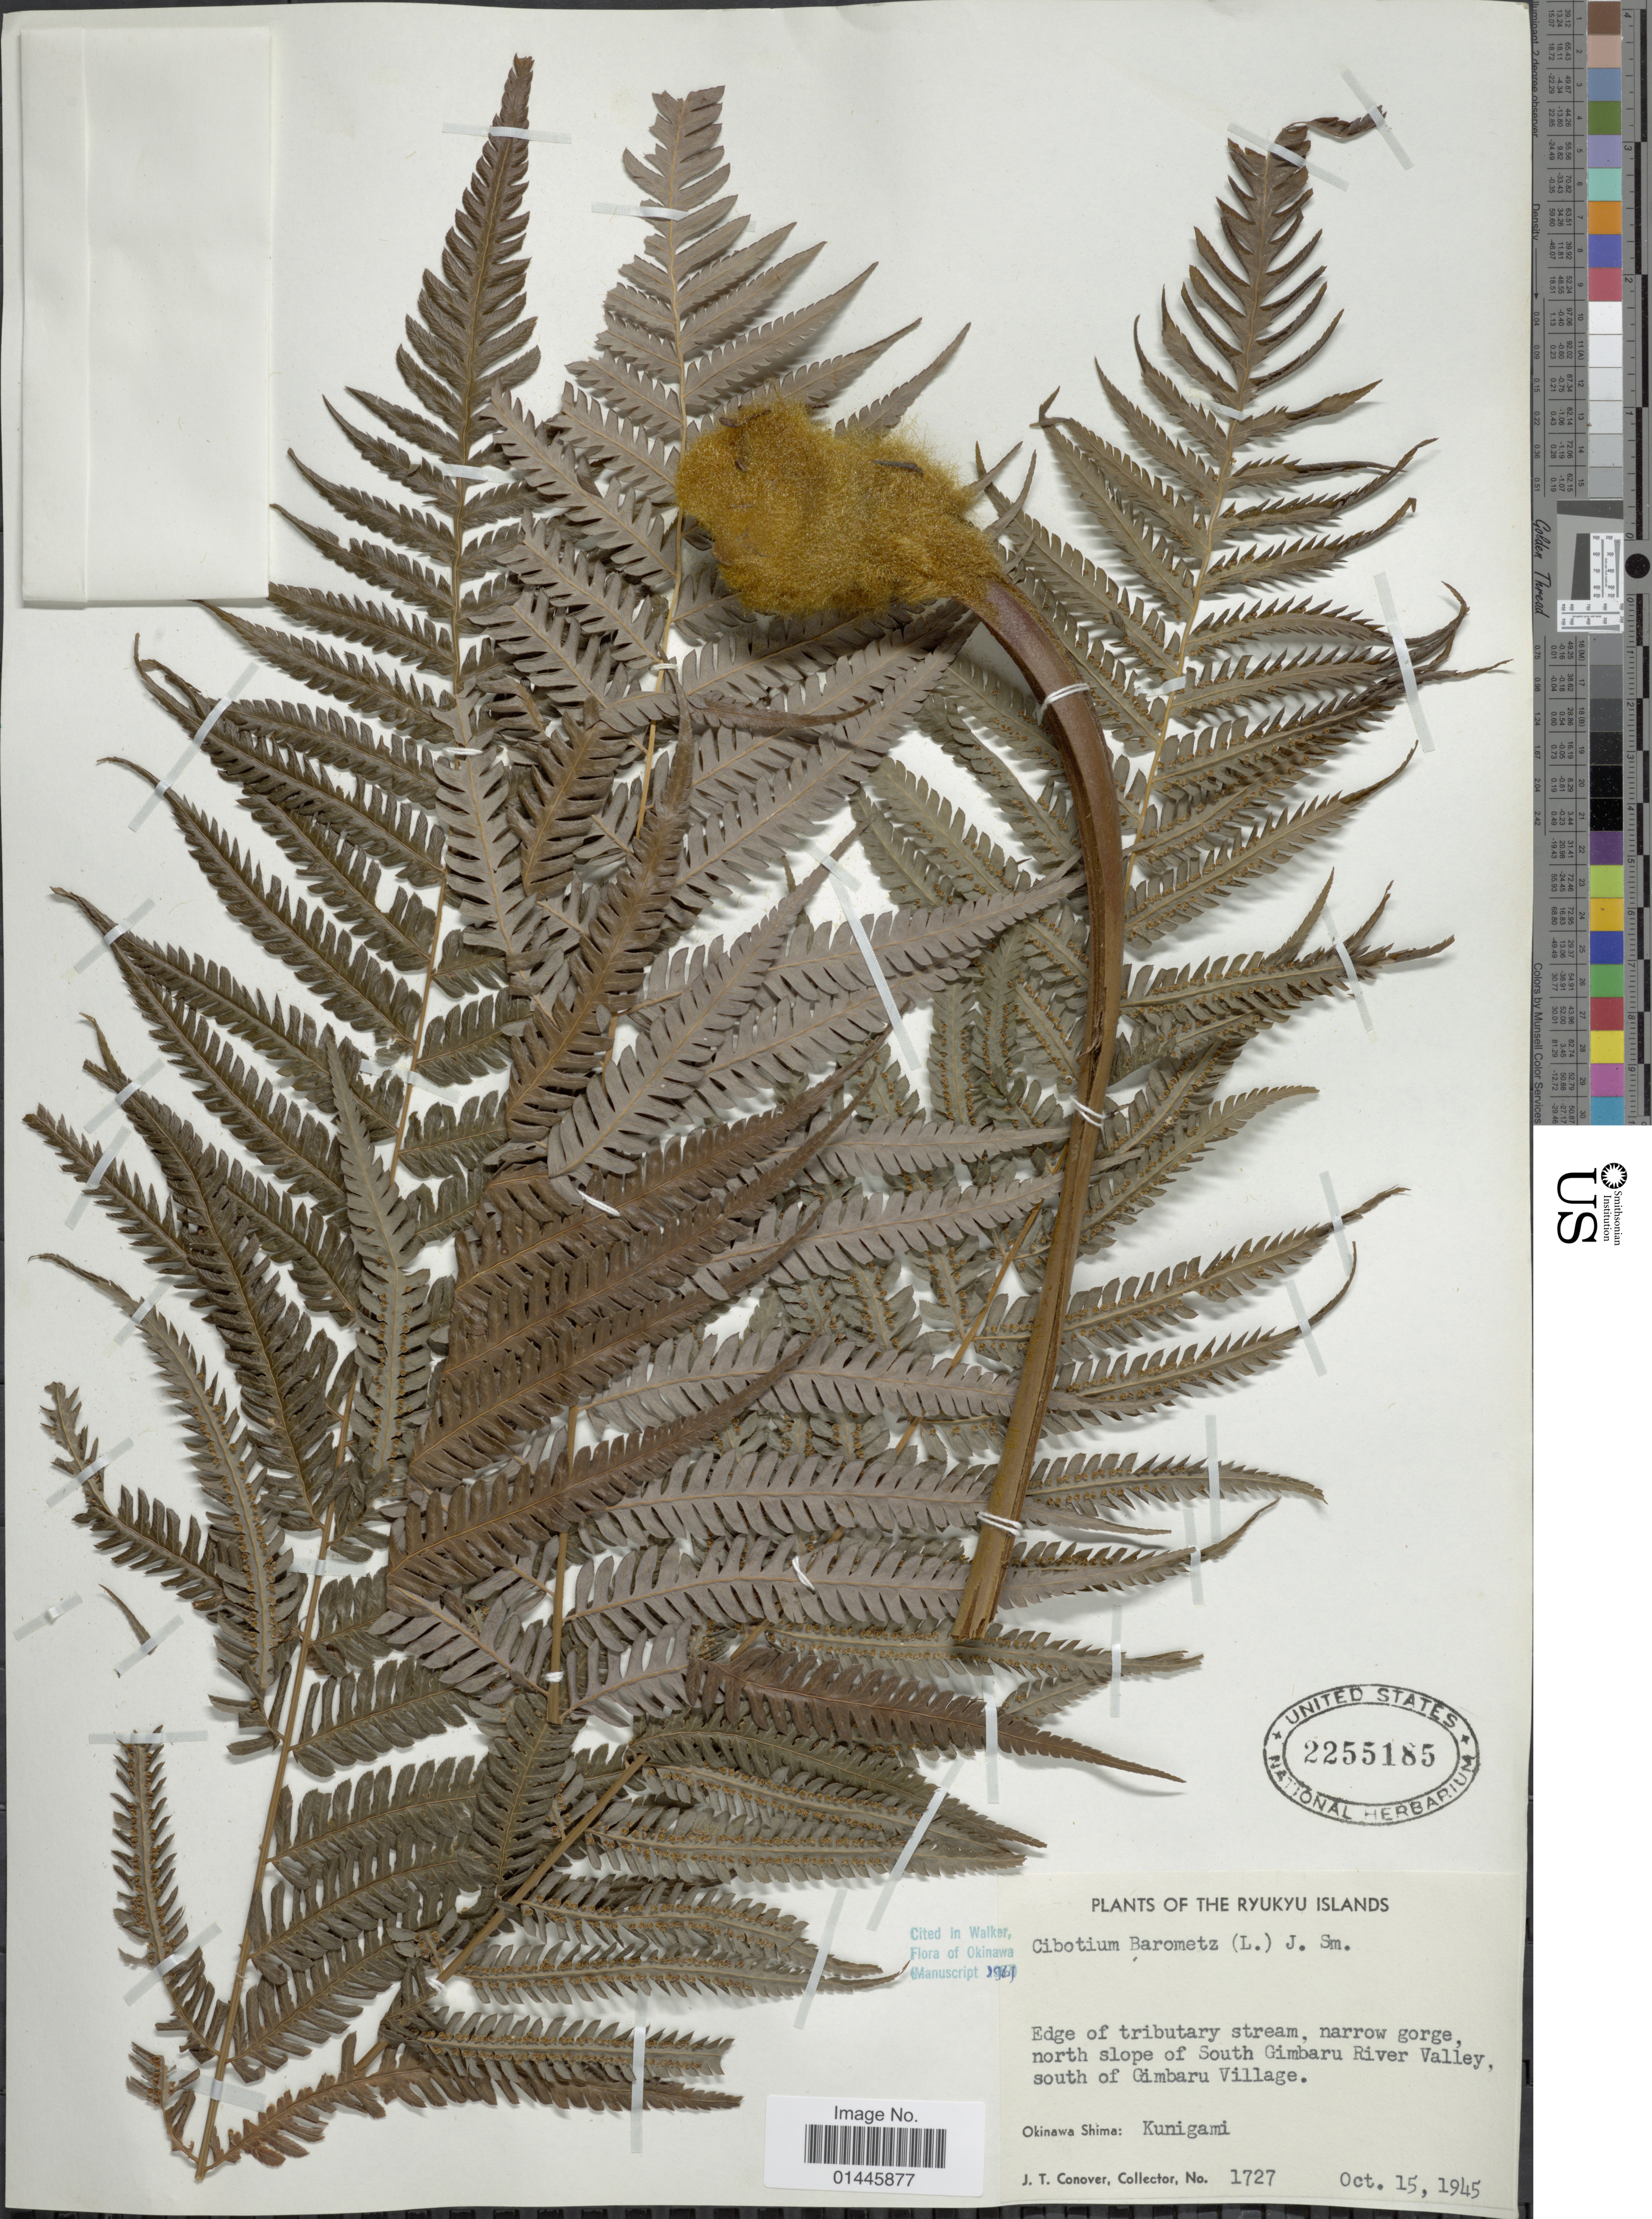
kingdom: Plantae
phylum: Tracheophyta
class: Polypodiopsida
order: Cyatheales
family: Cibotiaceae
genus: Cibotium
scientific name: Cibotium barometz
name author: (L.) J. Sm.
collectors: J. T. Conover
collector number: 1727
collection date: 1945-10-15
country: Japan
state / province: Okinawa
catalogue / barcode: US 2255185